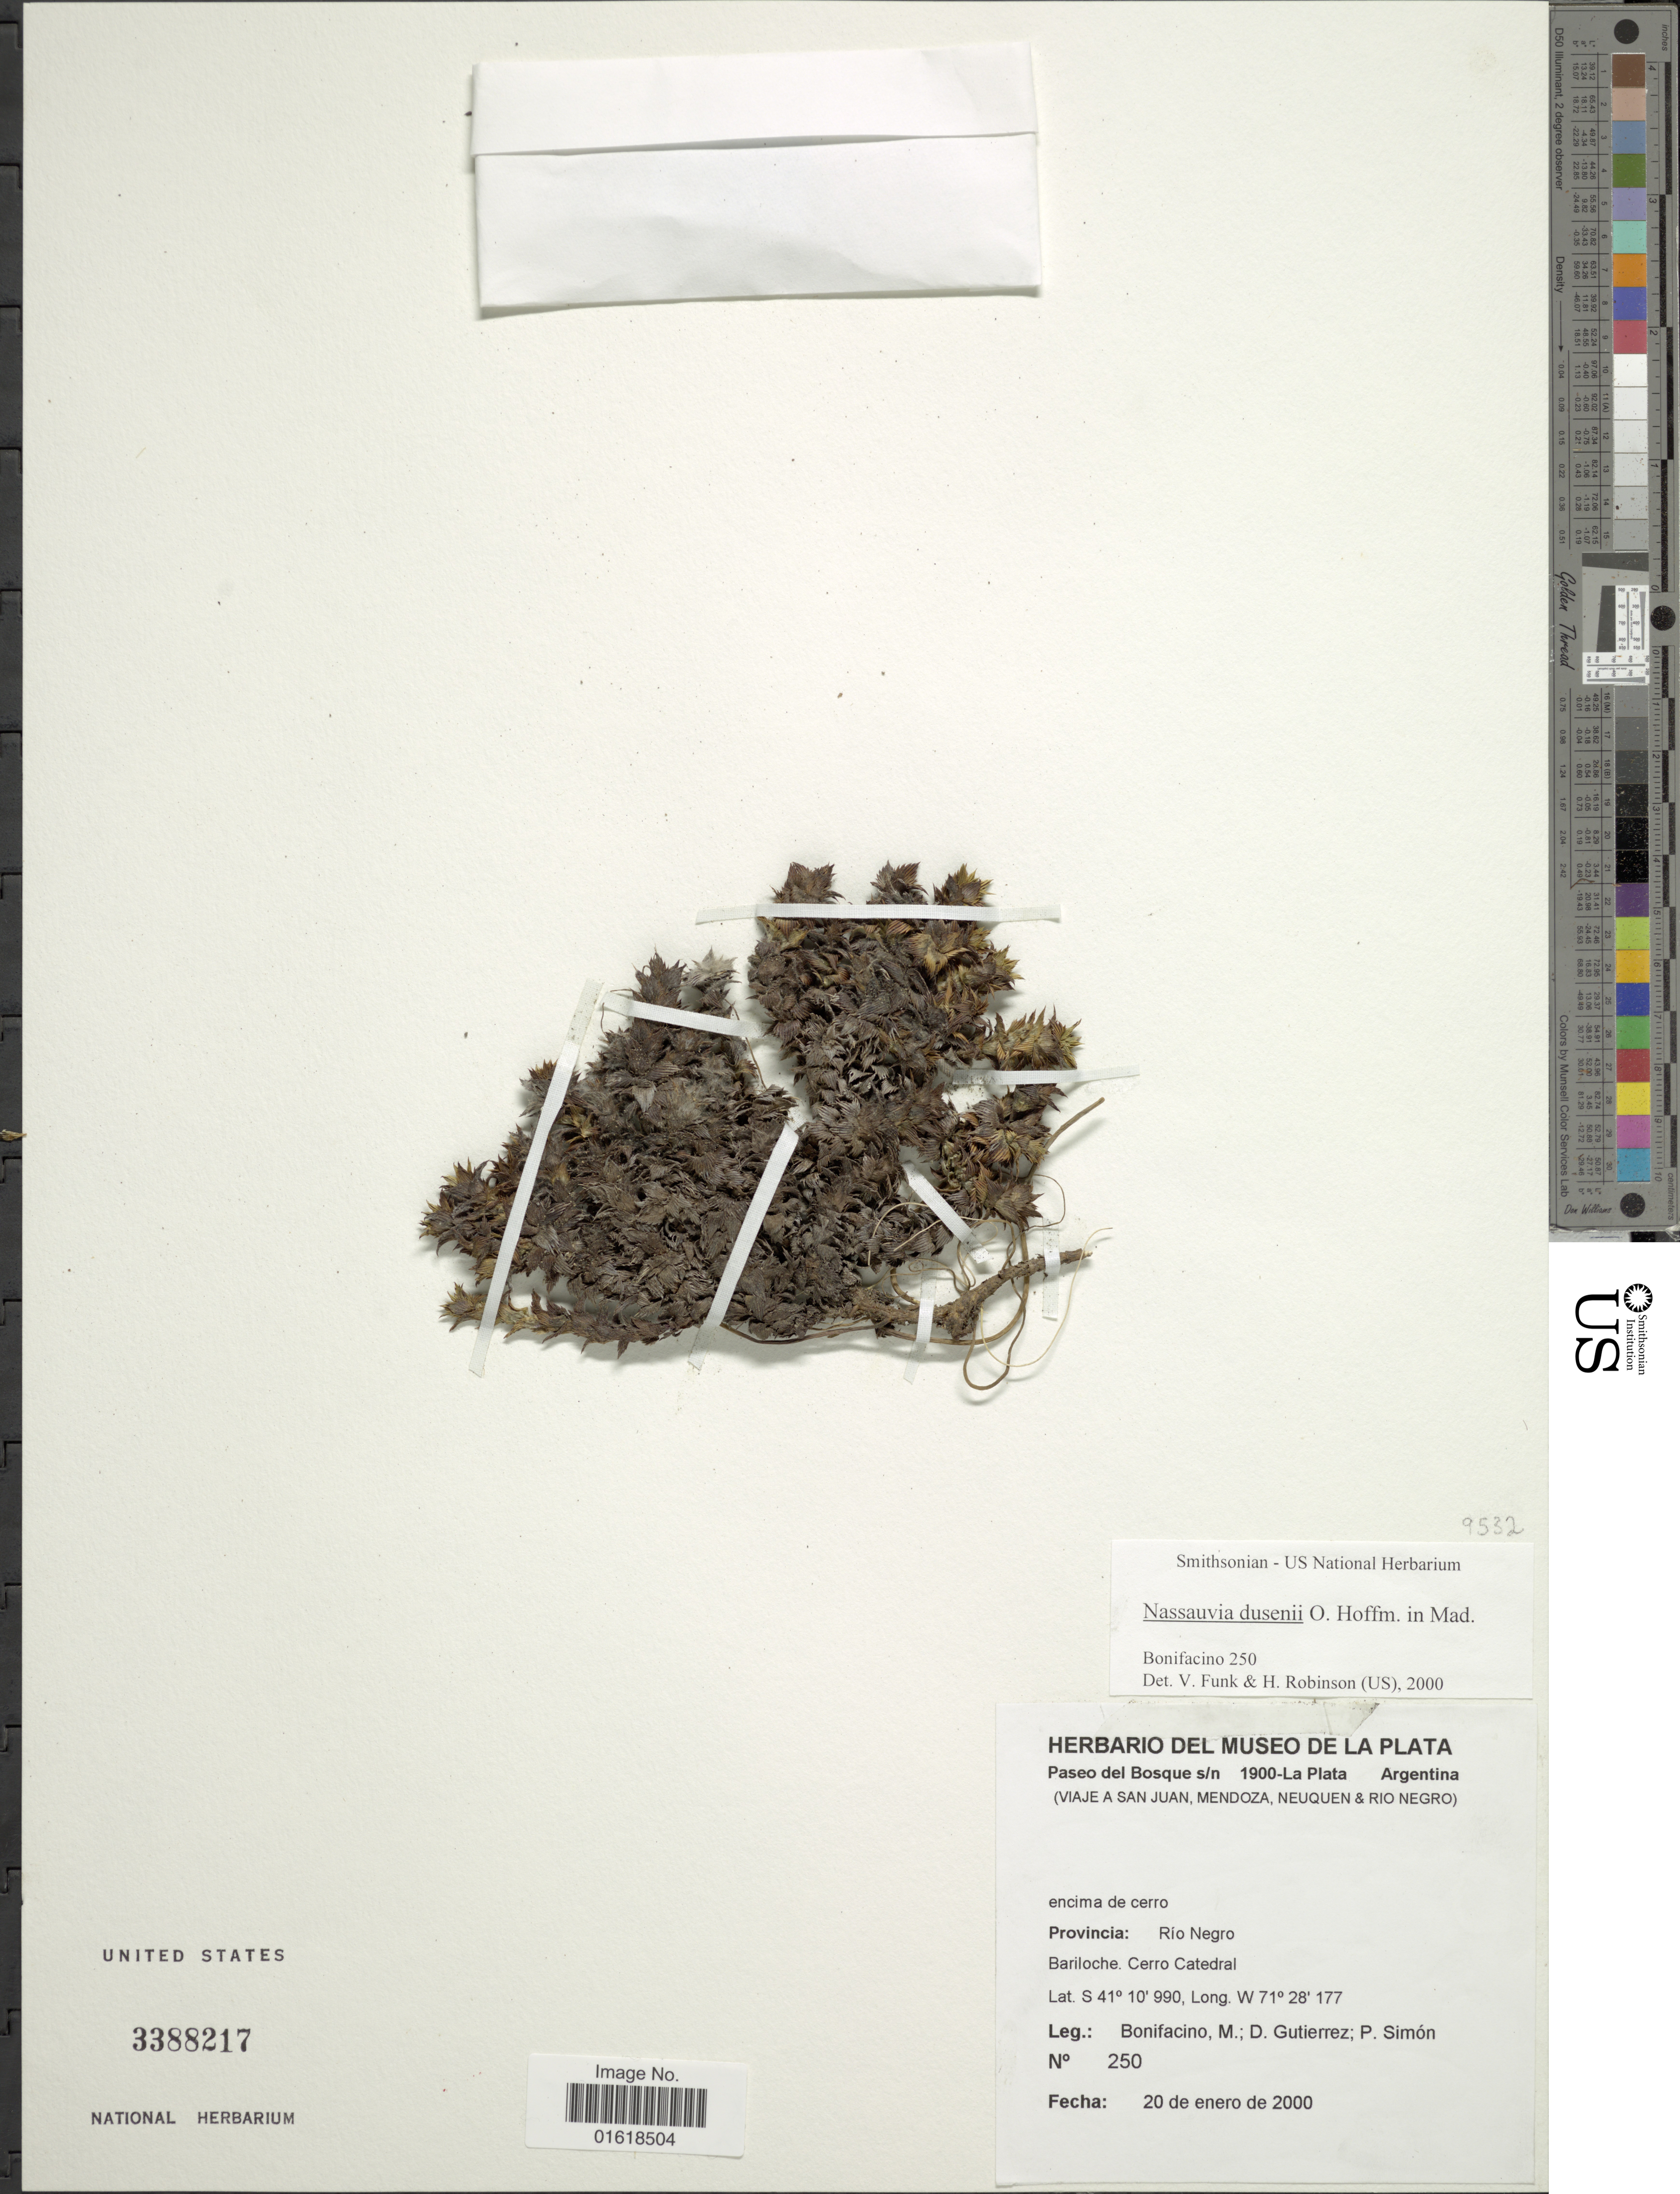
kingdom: Plantae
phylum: Tracheophyta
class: Magnoliopsida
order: Asterales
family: Asteraceae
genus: Nassauvia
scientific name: Nassauvia dusenii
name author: O. Hoffm.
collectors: M. Bonifacino, D. G. Gutiérrez & P. Simon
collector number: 0250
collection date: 2000-01-20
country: Argentina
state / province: Rio Negro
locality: Encima de cerro. Provincia: Rio Negro. Bariloche. Cerro Catedral.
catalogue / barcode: US 3388217